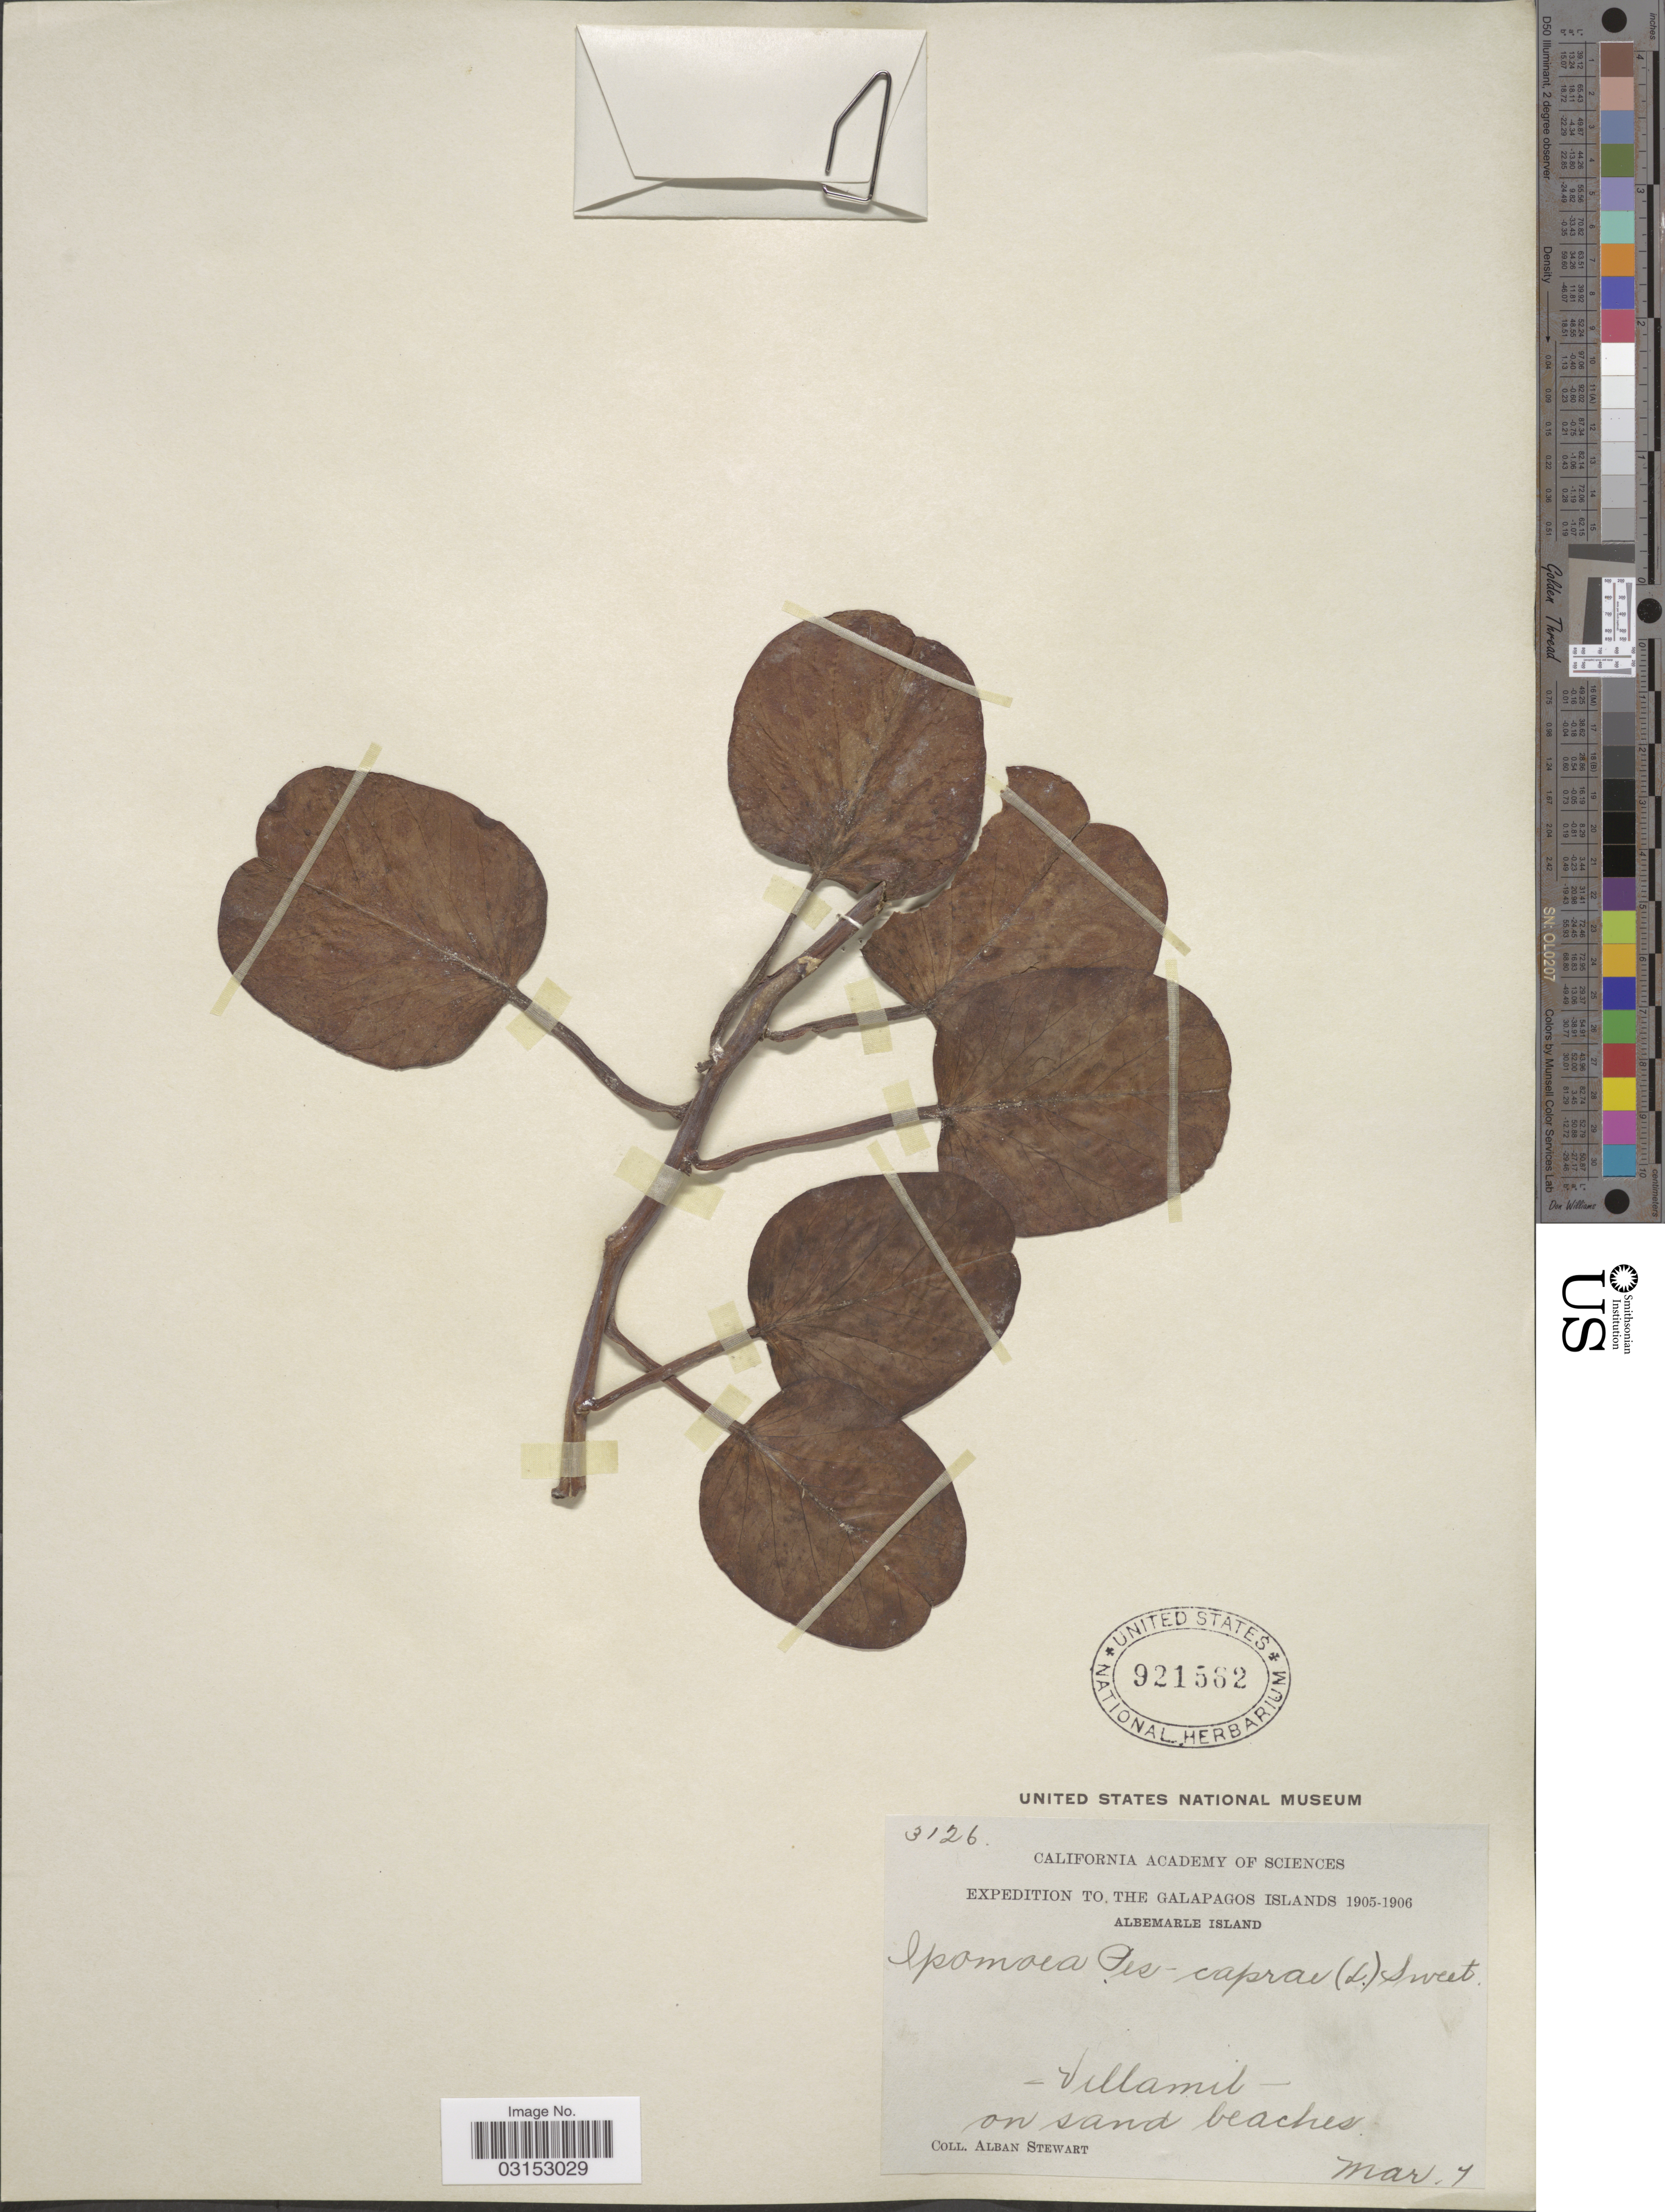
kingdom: Plantae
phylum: Tracheophyta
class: Magnoliopsida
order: Solanales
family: Convolvulaceae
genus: Ipomoea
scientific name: Ipomoea pes-caprae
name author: (L.) R. Br.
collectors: A. Stewart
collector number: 3126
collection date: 1905-03-01/1906-03-01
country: Ecuador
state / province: Colón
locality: Galapagos Islands. Albemarle Island. Villamit.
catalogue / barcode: US 921562